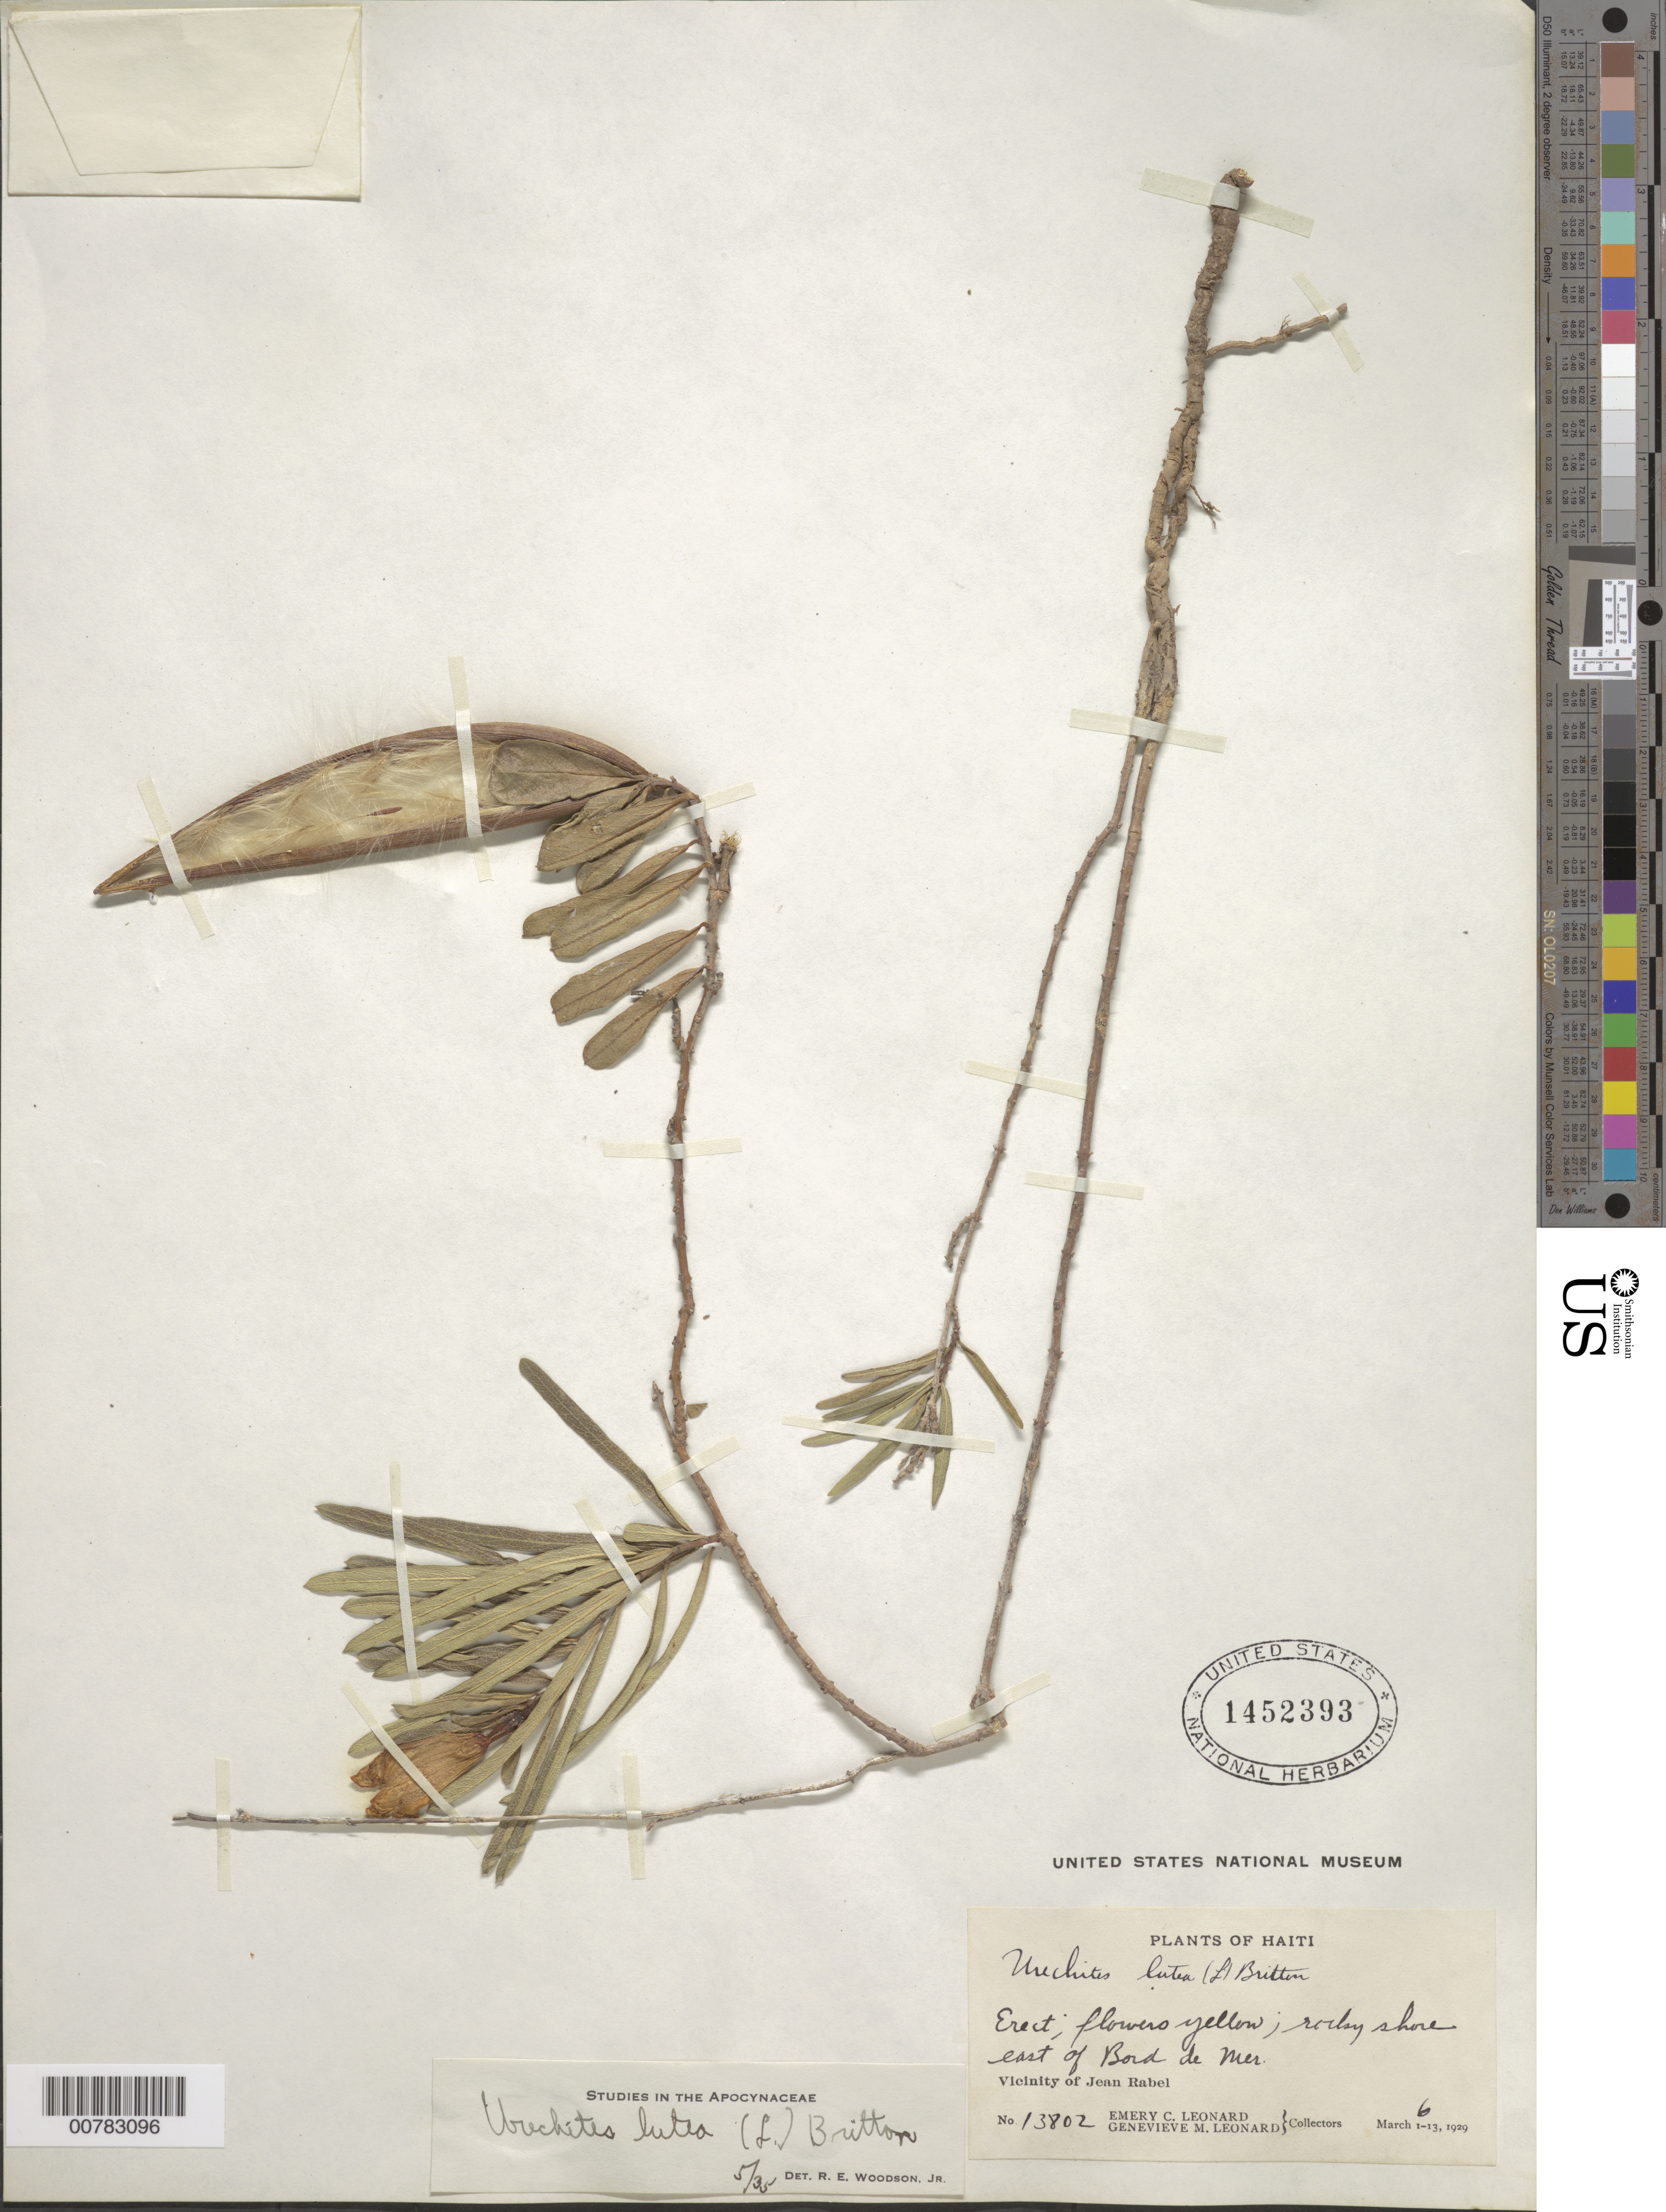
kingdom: Plantae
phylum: Tracheophyta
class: Magnoliopsida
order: Gentianales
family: Apocynaceae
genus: Pentalinon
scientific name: Pentalinon luteum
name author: (L.) B.F. Hansen & Wunderlin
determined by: Woodson, R. E., Jr.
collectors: E. C. Leonard & G. M. Leonard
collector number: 13802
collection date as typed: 06 Mar 1929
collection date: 1929-03-06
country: Haiti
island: Hispaniola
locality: Vicinity of Jean Rabel, shore east of Bord de Mer.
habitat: Rocky shore.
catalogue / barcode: US 1452393